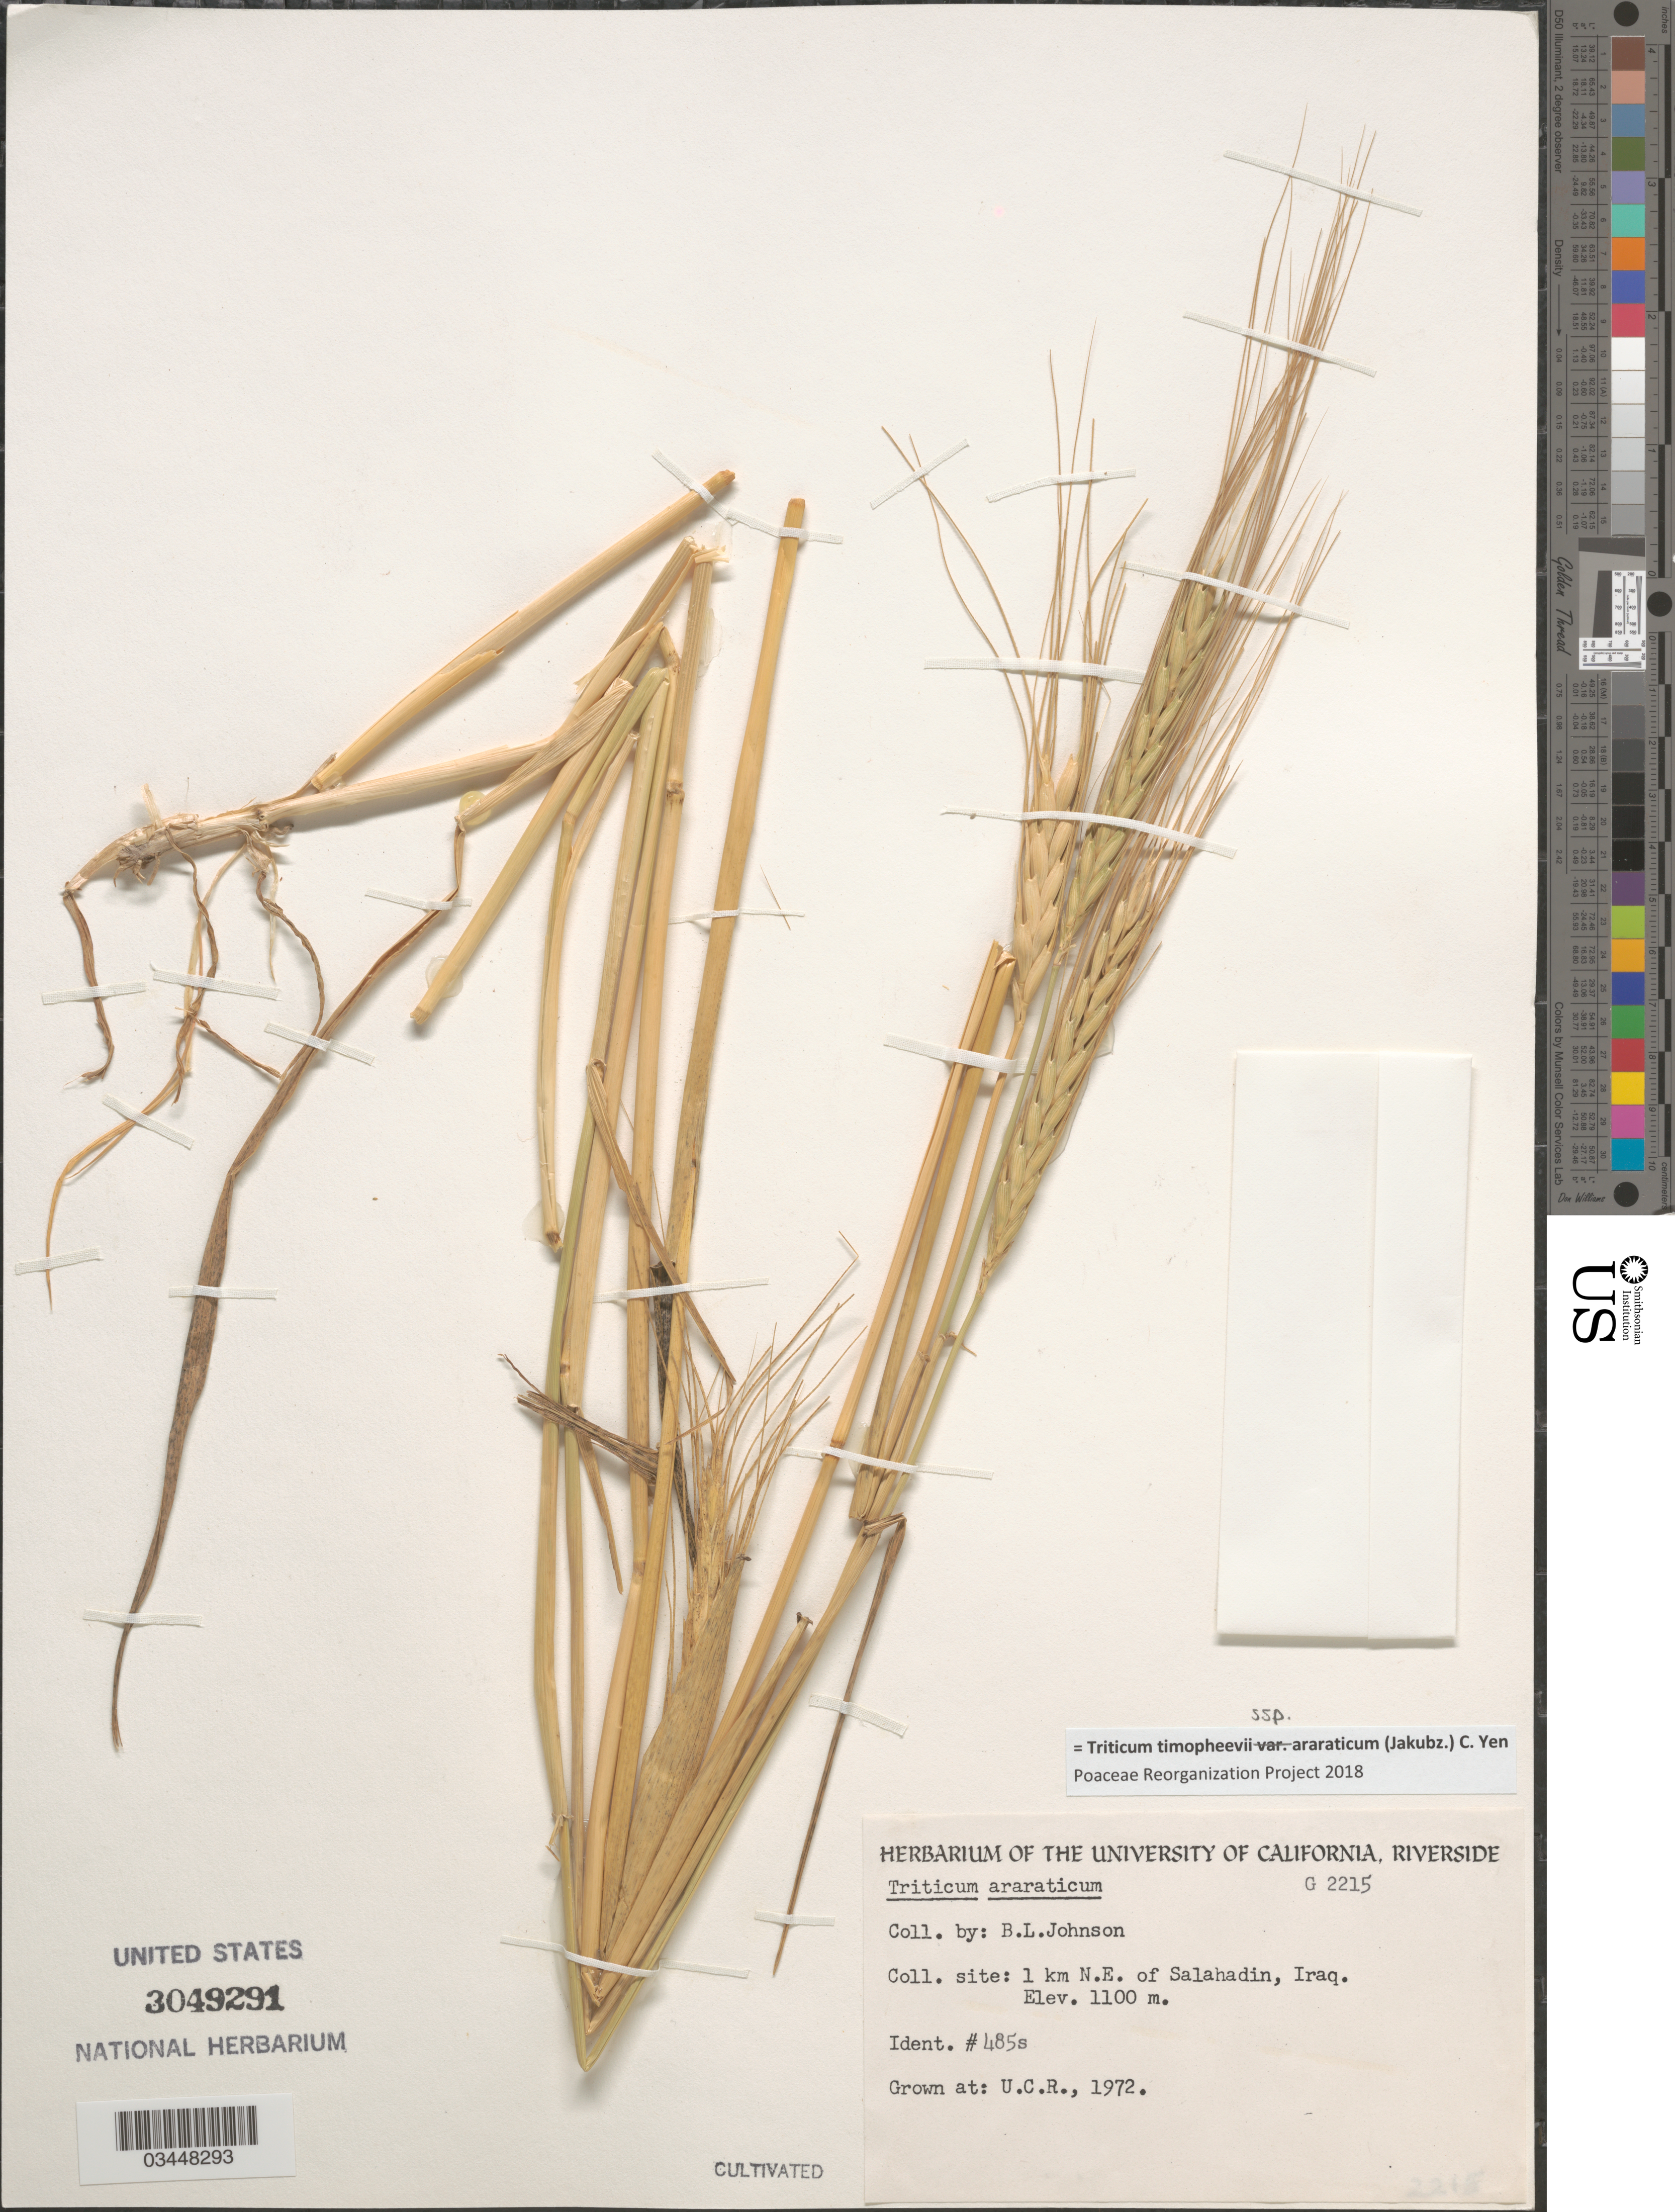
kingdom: Plantae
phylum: Tracheophyta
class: Liliopsida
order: Poales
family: Poaceae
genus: Triticum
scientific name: Triticum timopheevii subsp. araraticum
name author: (Jakubz.) C. Yen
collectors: ex herb. Univ. of California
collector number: G2215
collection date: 1972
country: United States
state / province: California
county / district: Riverside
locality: U.C.R.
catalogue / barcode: US 3049291